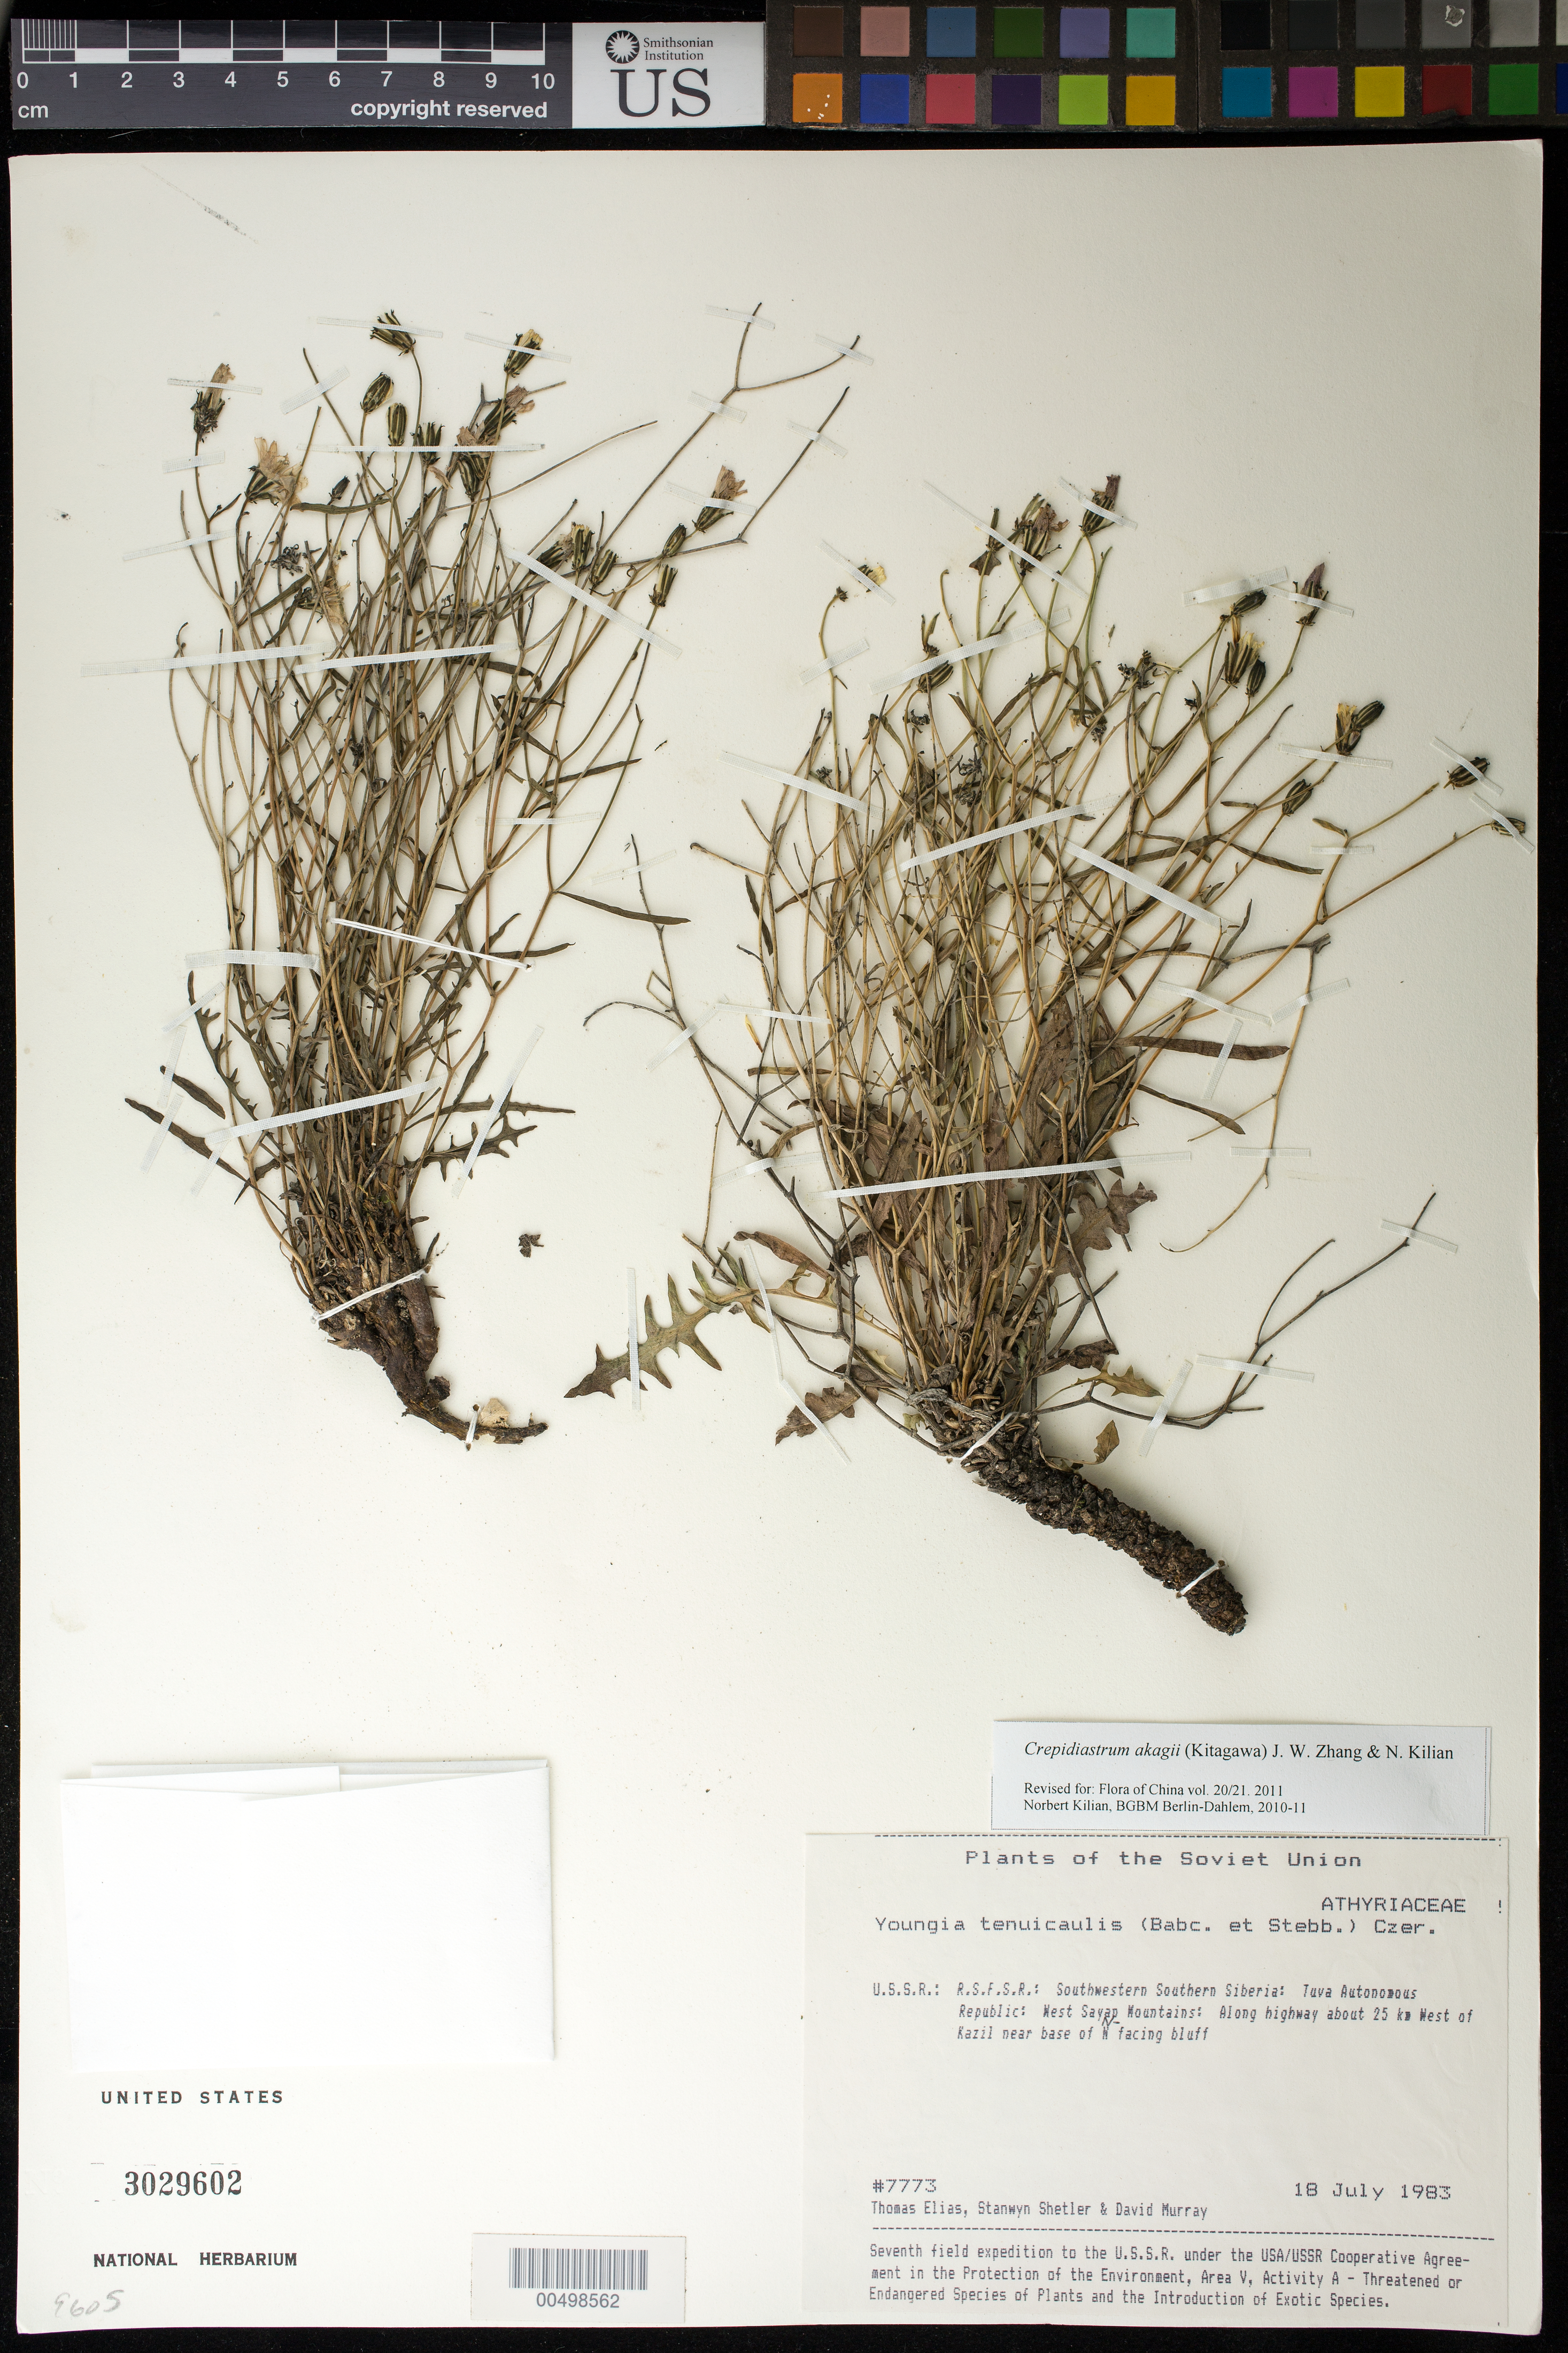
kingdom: Plantae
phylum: Tracheophyta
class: Magnoliopsida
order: Asterales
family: Asteraceae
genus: Crepidiastrum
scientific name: Crepidiastrum akagii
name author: (Kitag.) J. W. Zhang & N. Kilian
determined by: Kilian, Norbert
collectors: T. Elias, S. Shetler & D. F. Murray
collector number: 7773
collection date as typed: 18 Jul 1983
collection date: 1983-07-18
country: Russian Federation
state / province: Tuva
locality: West Sayan Mountains, along highway about 25 km W of Kazil [Kyzyl]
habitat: near base of N-facing bluff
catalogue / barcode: US 3029602